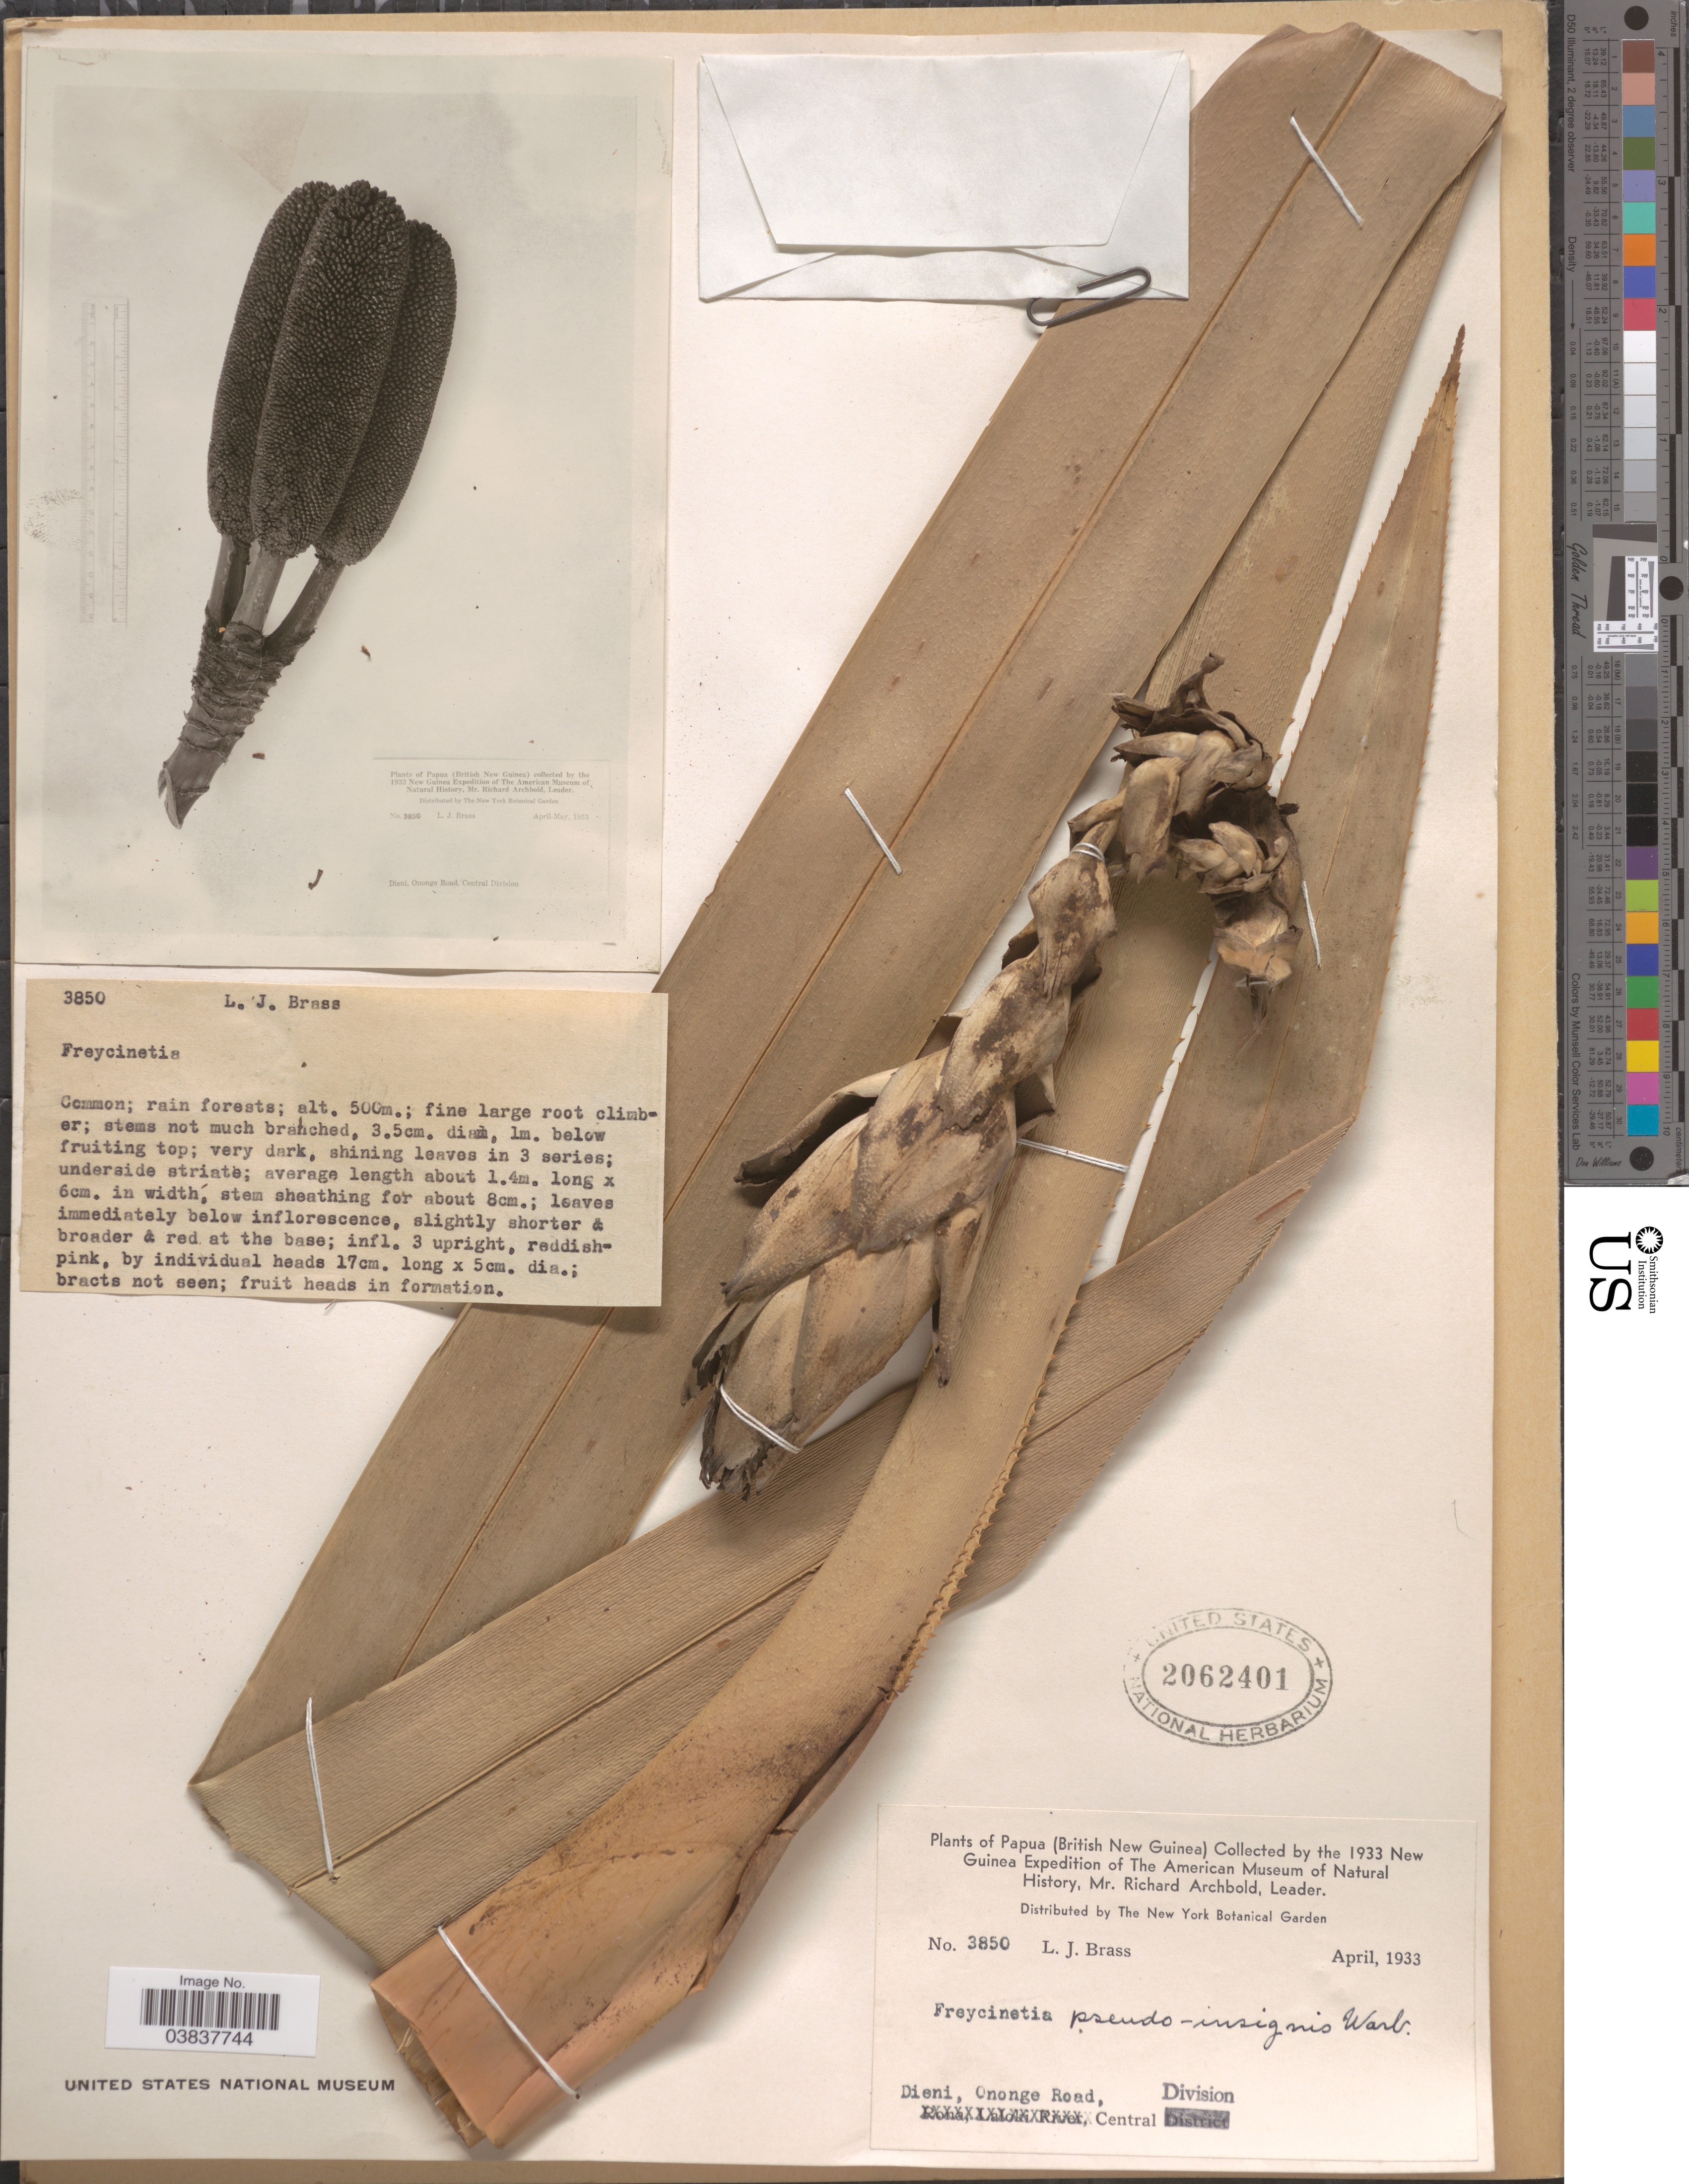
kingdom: Plantae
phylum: Tracheophyta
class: Liliopsida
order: Pandanales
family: Pandanaceae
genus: Freycinetia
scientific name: Freycinetia parksii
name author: Martelli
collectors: L. J. Brass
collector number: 3850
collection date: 1933-04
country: Papua New Guinea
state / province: Central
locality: Papua (British New Guinea). New Guinea. Dieni, Ononge Road, Central Division.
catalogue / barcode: US 2062401